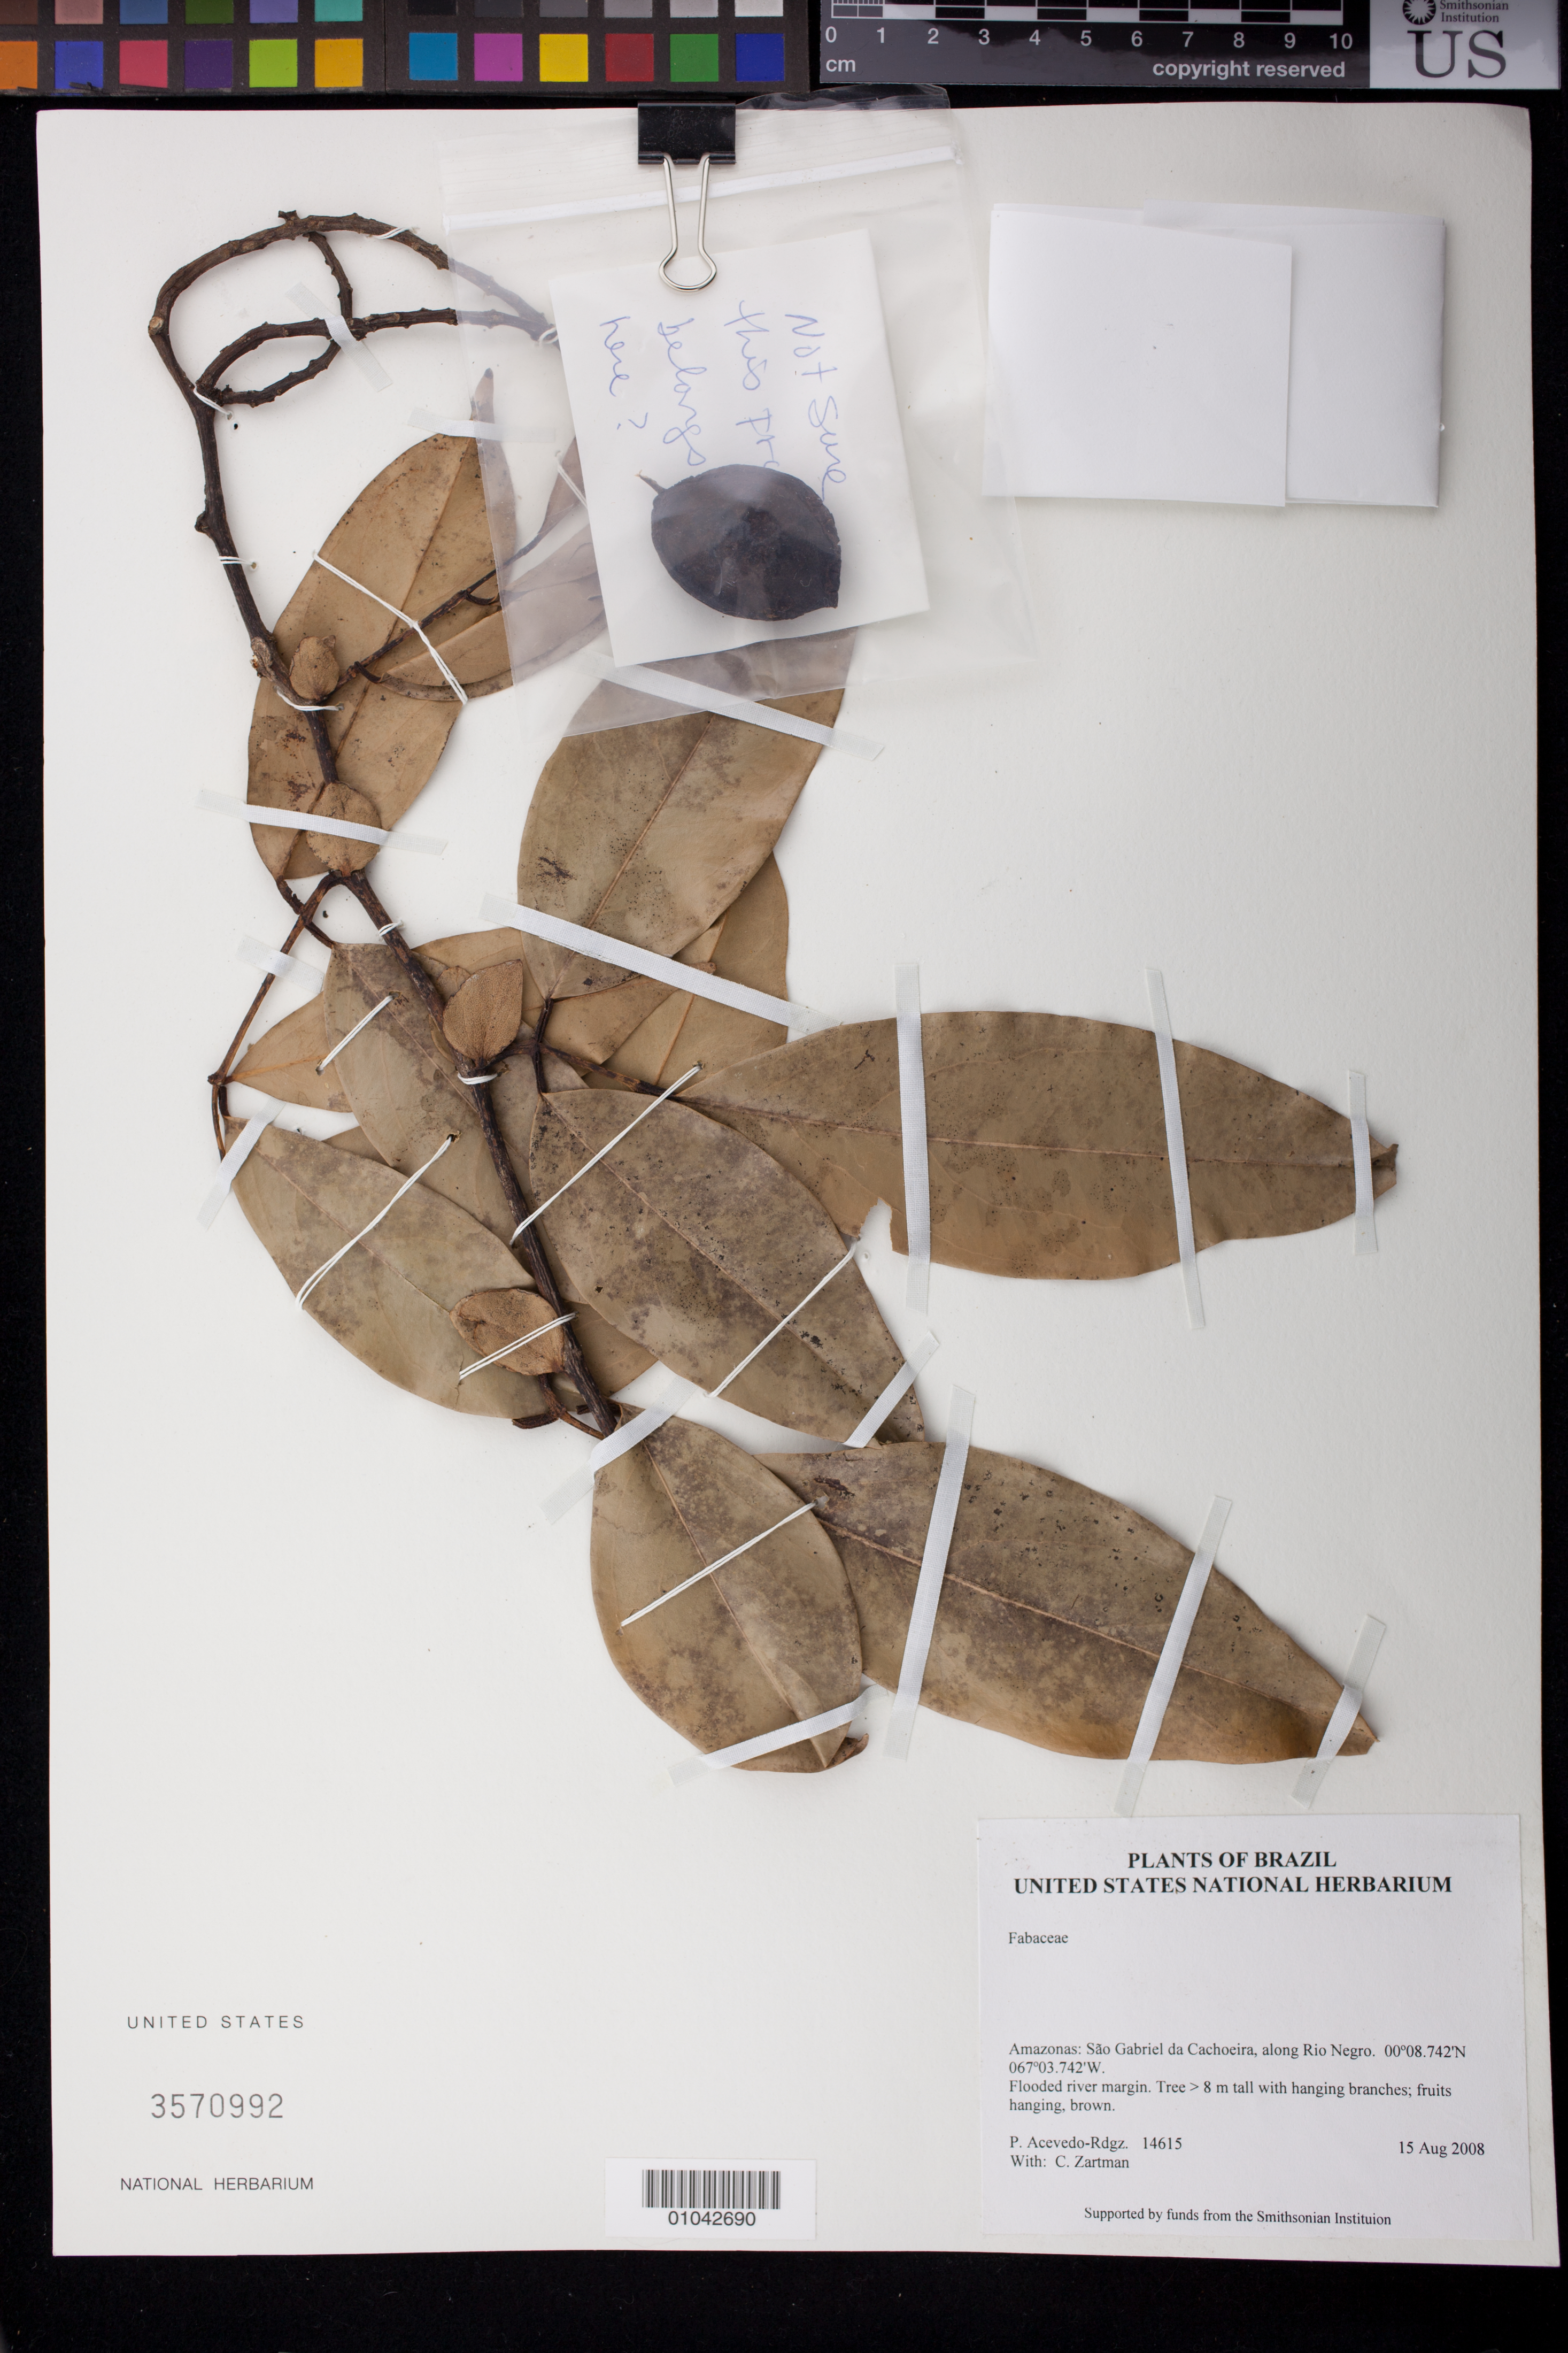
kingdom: Plantae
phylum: Tracheophyta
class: Magnoliopsida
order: Fabales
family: Fabaceae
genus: Swartzia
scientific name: Swartzia recurva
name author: Poepp.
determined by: Strong, Mark T., (BOT), Smithsonian Institution - National Museum of Natural History (UNITED STATES)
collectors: P. Acevedo-Rodr. & C. Zartman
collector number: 14615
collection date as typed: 15 Aug 2008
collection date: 2008-08-15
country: Brazil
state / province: Amazonas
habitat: Flooded river margin.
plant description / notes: NY, US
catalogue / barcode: US 3570992